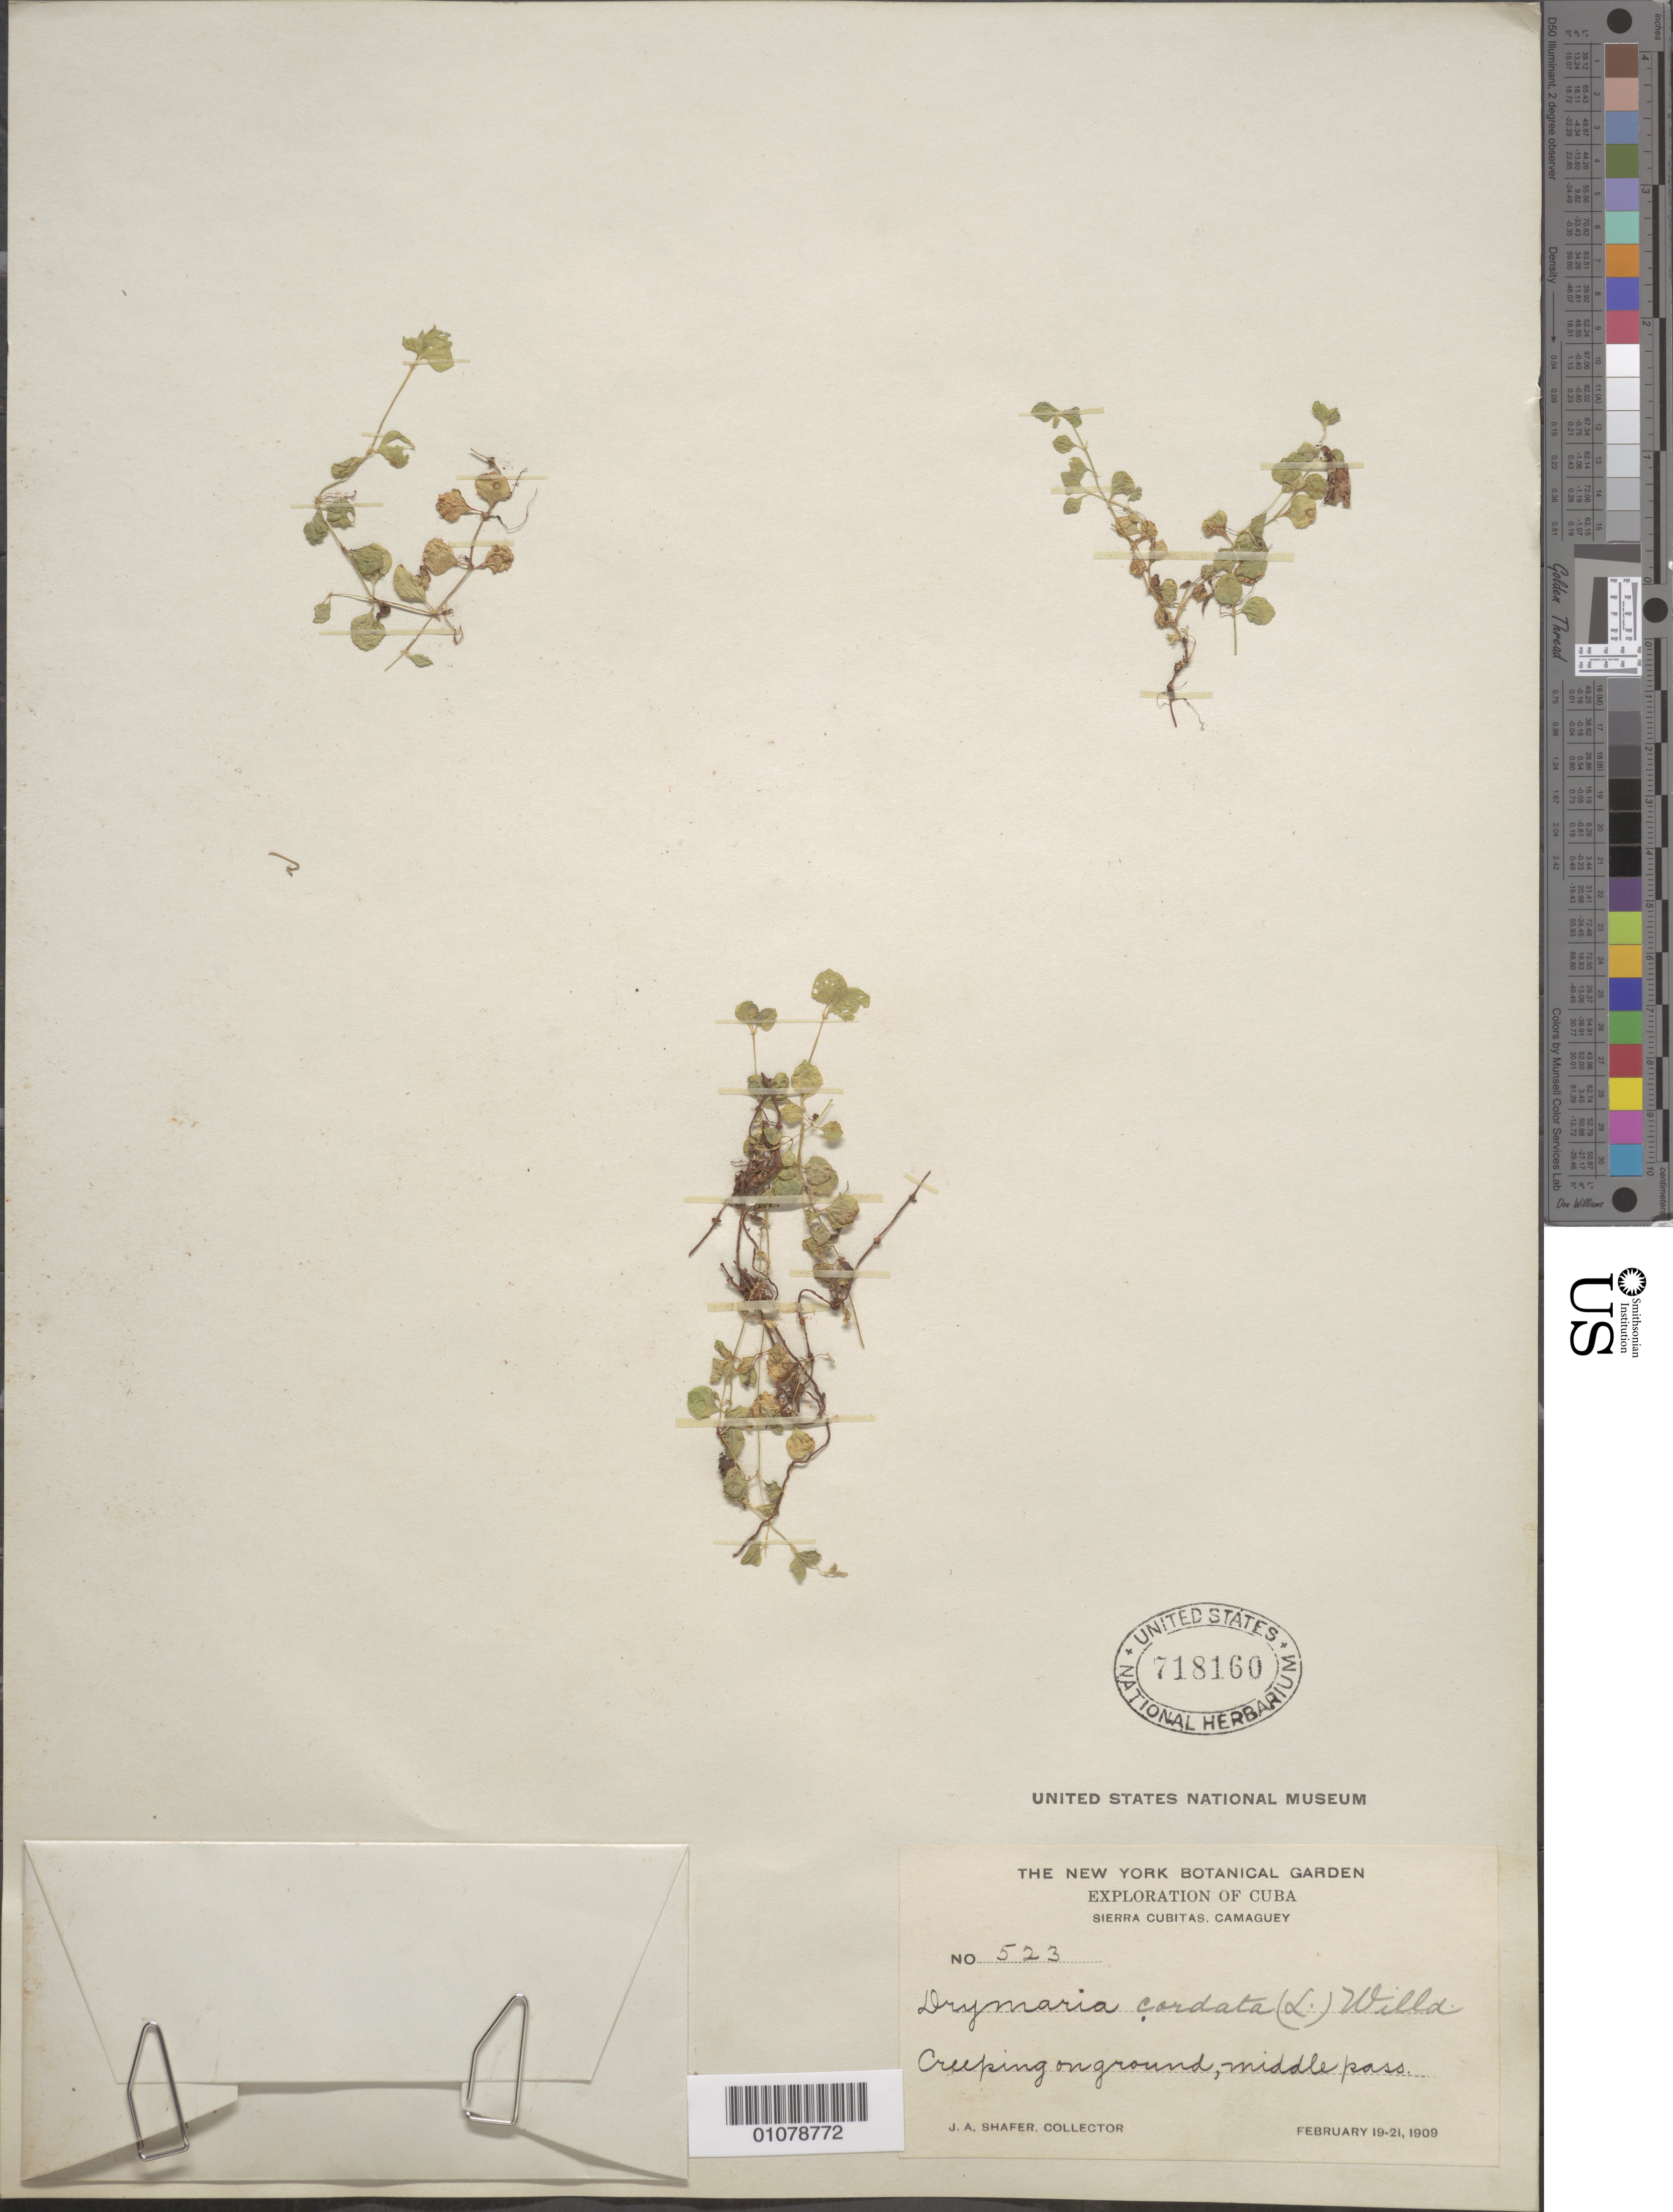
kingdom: Plantae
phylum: Tracheophyta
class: Magnoliopsida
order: Caryophyllales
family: Caryophyllaceae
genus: Drymaria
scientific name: Drymaria cordata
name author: (L.) Willd. ex Schult.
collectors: J. A. Shafer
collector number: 523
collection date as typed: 19 Feb 1909 to 21 Feb 1909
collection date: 1909-02-19/1909-02-21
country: Cuba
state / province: Camagüey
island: Cuba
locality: Camaguey, Sierra Cubitas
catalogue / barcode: US 718160